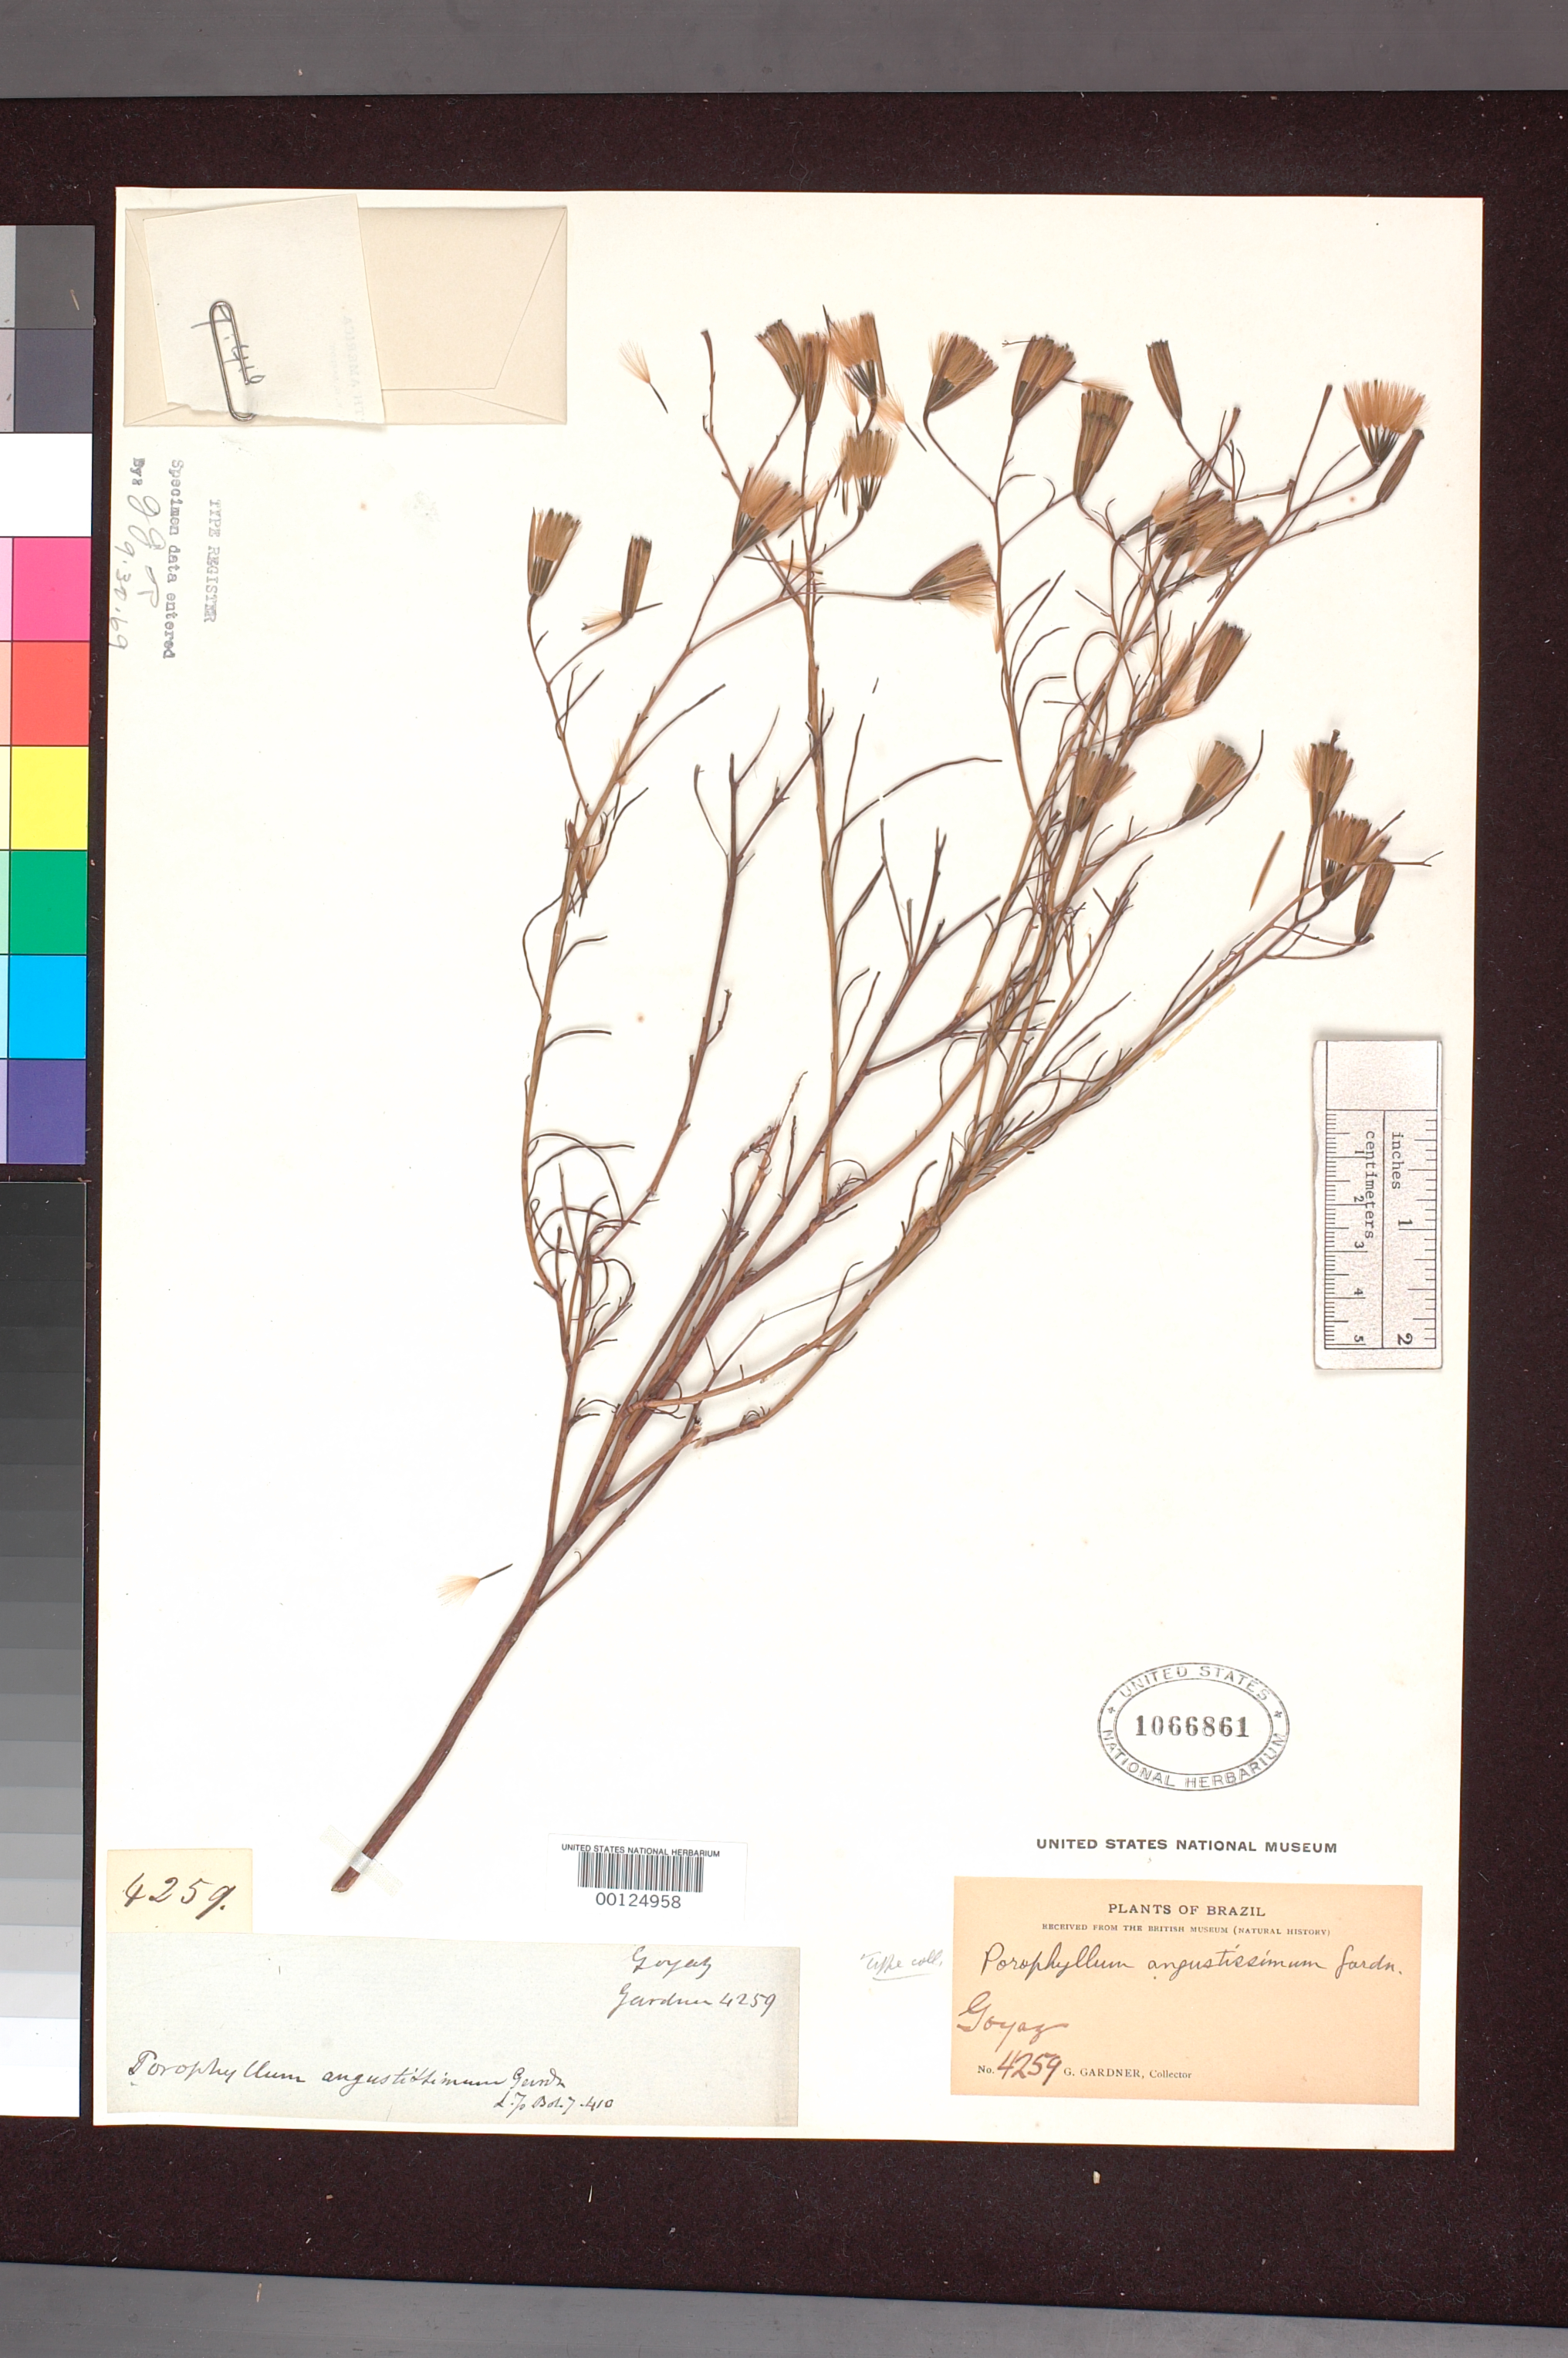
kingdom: Plantae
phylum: Tracheophyta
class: Magnoliopsida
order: Asterales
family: Asteraceae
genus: Porophyllum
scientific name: Porophyllum angustissimum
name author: Gardner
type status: Isotype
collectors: G. Gardner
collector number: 4259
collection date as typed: May 1840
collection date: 1840-05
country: Brazil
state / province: Goiás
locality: Between Arrayas and San Domingos.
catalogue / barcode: US 1066861